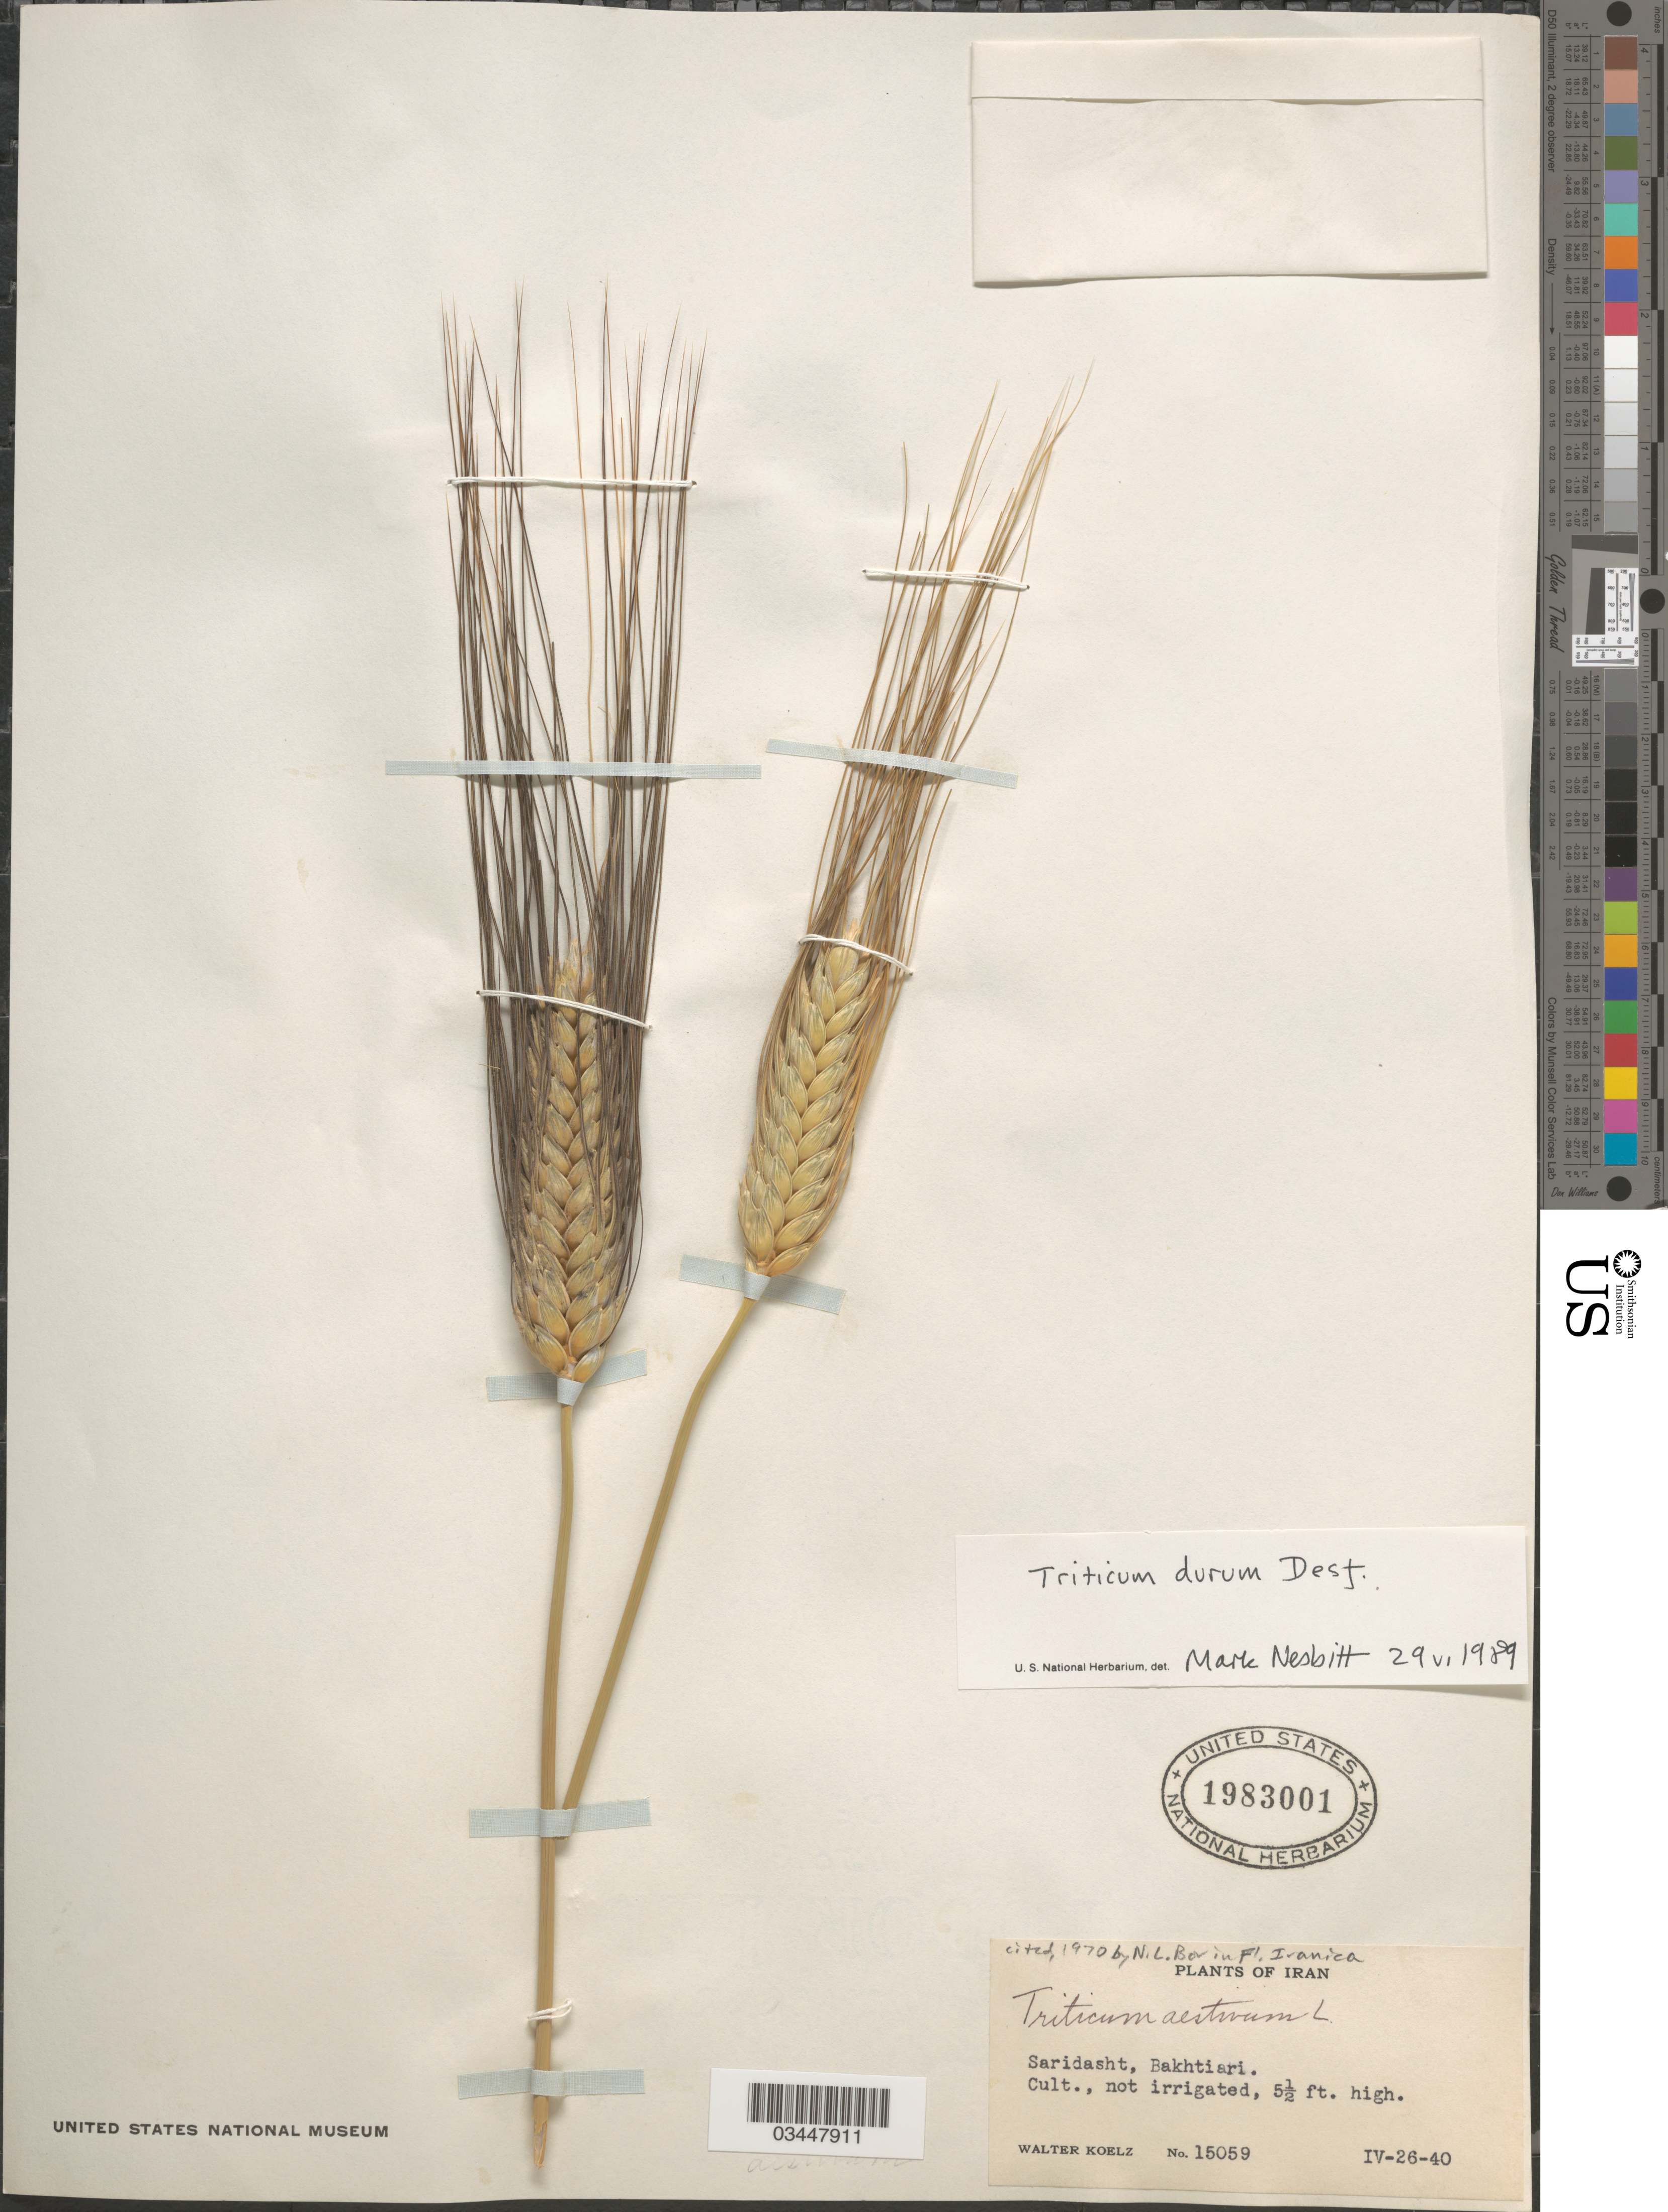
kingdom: Plantae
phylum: Tracheophyta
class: Liliopsida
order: Poales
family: Poaceae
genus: Triticum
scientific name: Triticum durum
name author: Desf.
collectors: W. N. Koelz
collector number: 15059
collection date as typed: Transcribed d/m/y: 26/4/40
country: Iran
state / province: Chahar Mahaal and Bakhtiari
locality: Saridasht, Bakhtiari.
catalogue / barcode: US 1983001